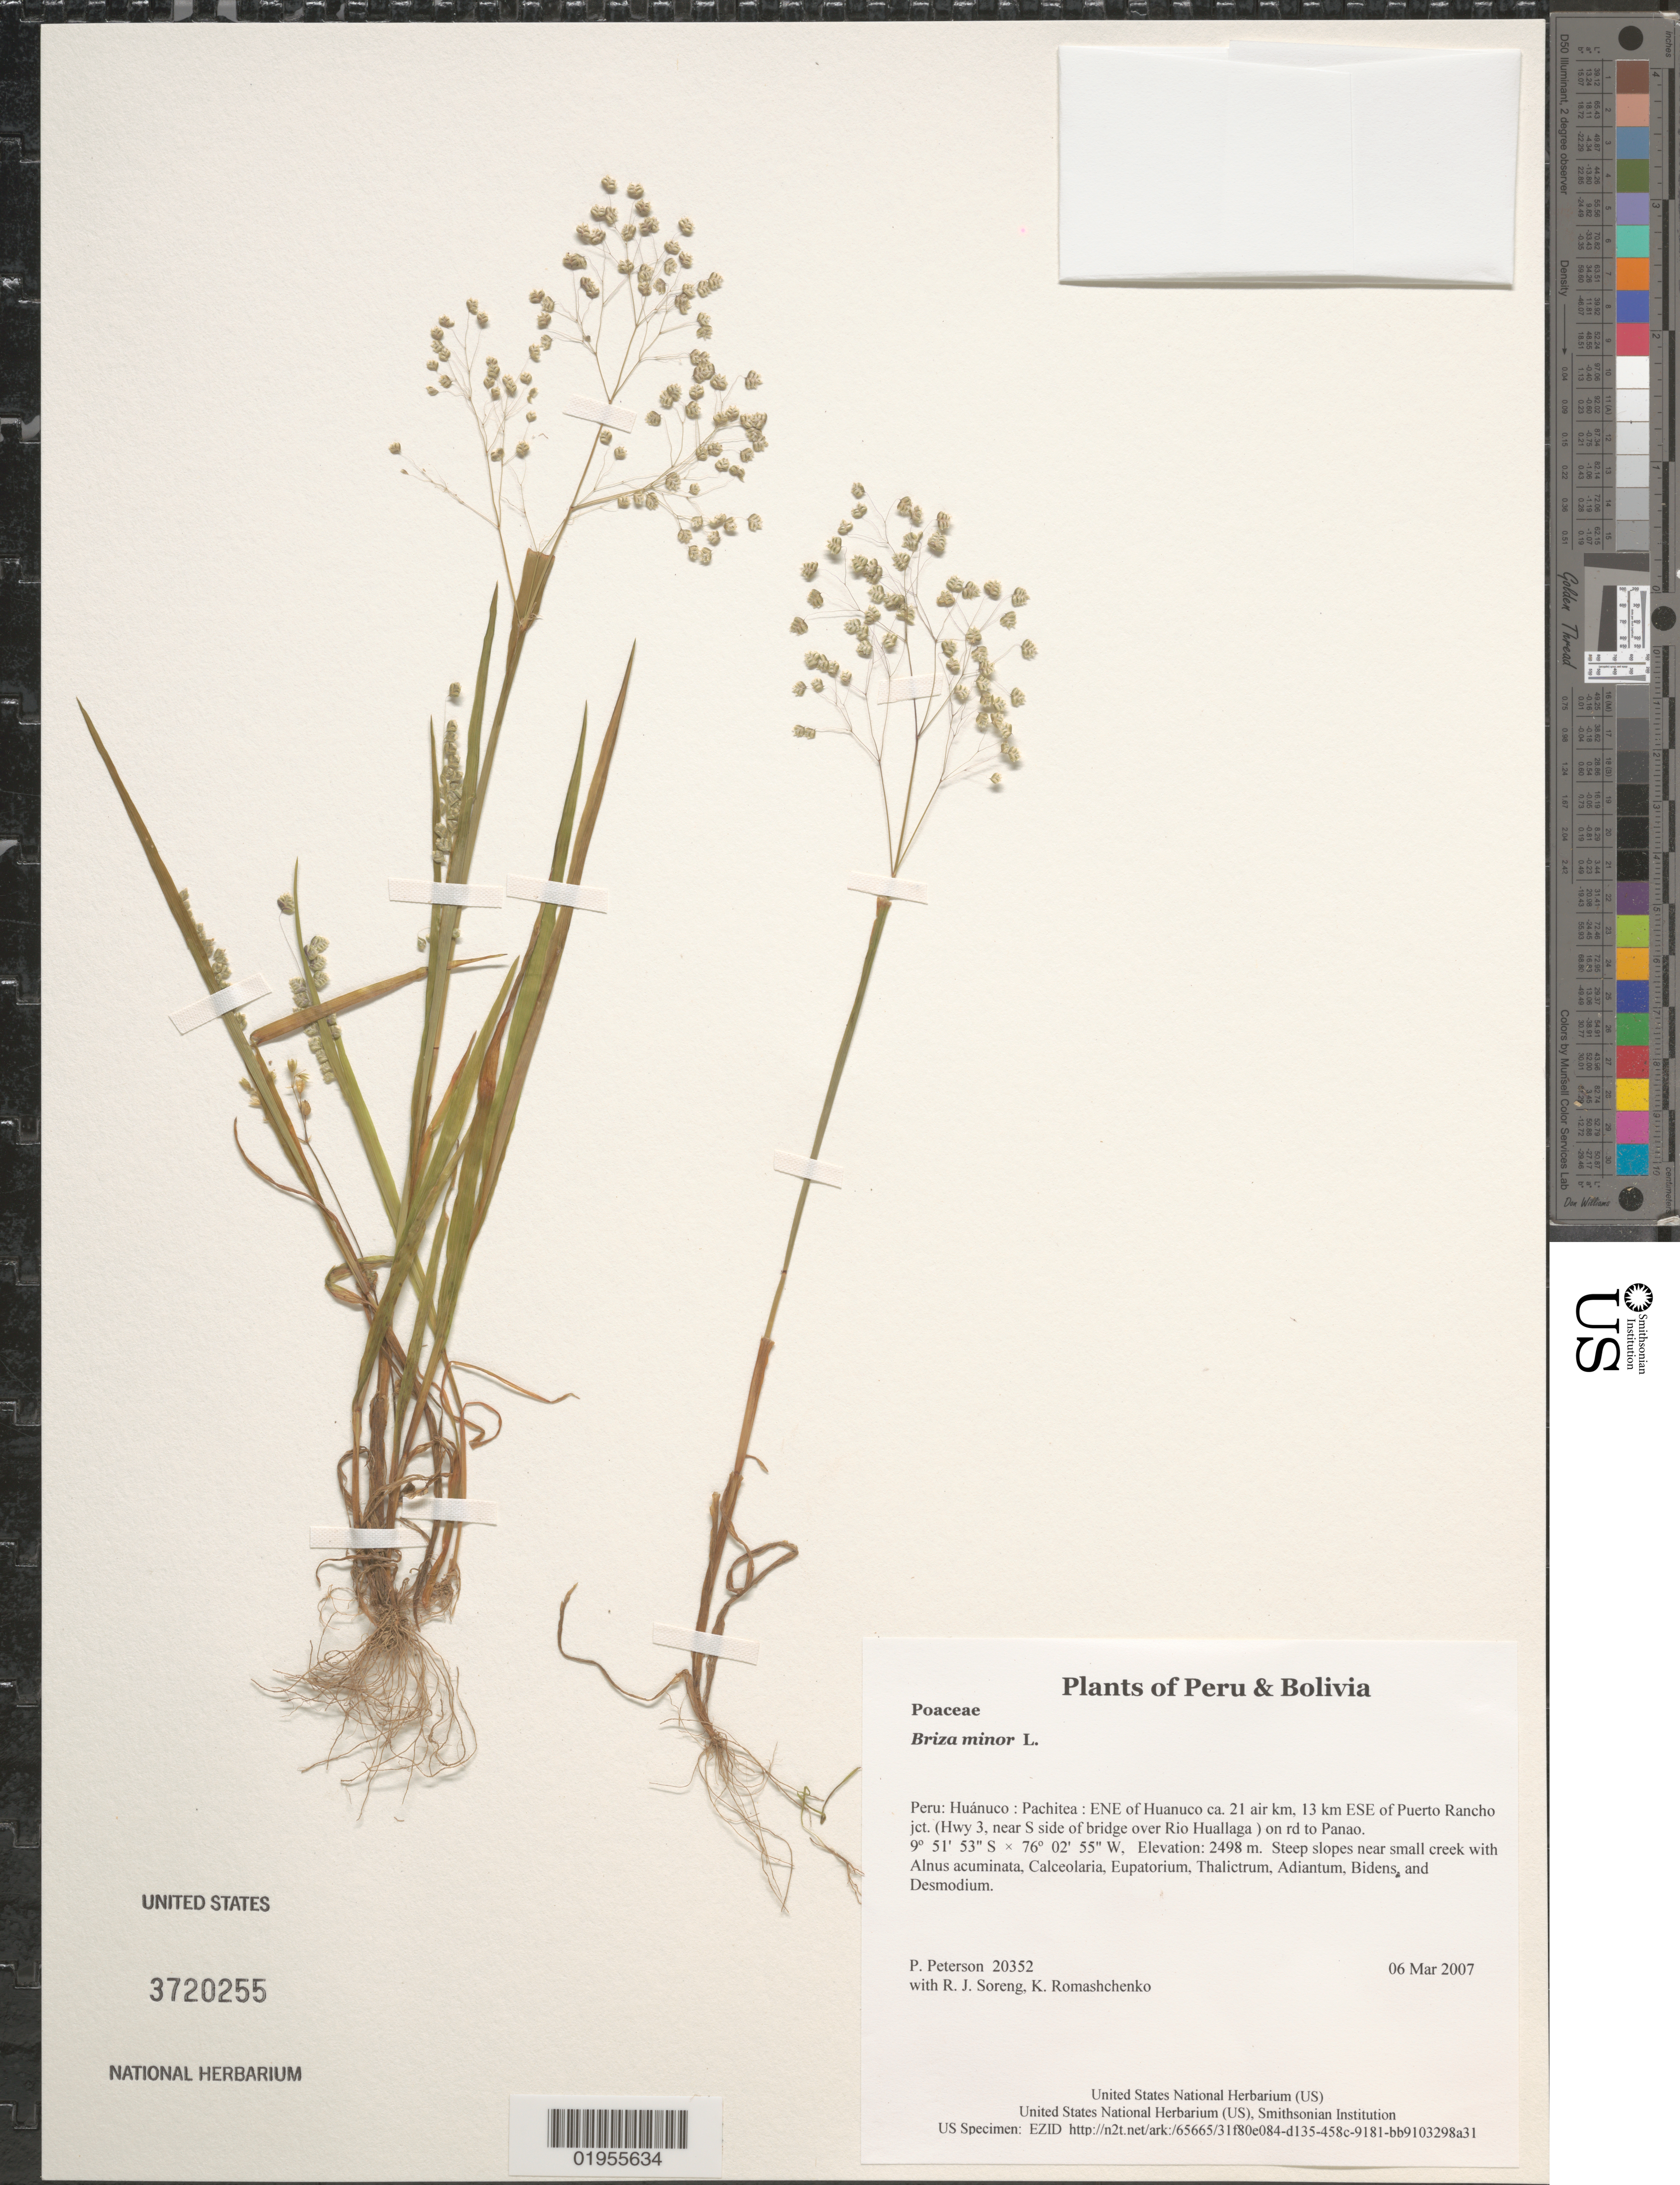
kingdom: Plantae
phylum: Tracheophyta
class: Liliopsida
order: Poales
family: Poaceae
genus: Briza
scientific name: Briza minor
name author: L.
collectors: P. M. Peterson, R. J. Soreng & K. Romashchenko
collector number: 20352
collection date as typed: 06 Mar 2007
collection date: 2007-03-06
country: Peru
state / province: Huánuco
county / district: Pachitea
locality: ENE of Huanuco ca. 21 air km, 13 km ESE of Puerto Rancho jct. (Hwy 3, near S side of bridge over Rio Huallaga ) on rd to Panao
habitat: Steep slopes near small creek with Alnus acuminata, Calceolaria, Eupatorium, Thalictrum, Adiantum, Bidens, and Desmodium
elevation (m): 2498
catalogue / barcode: US 3720255